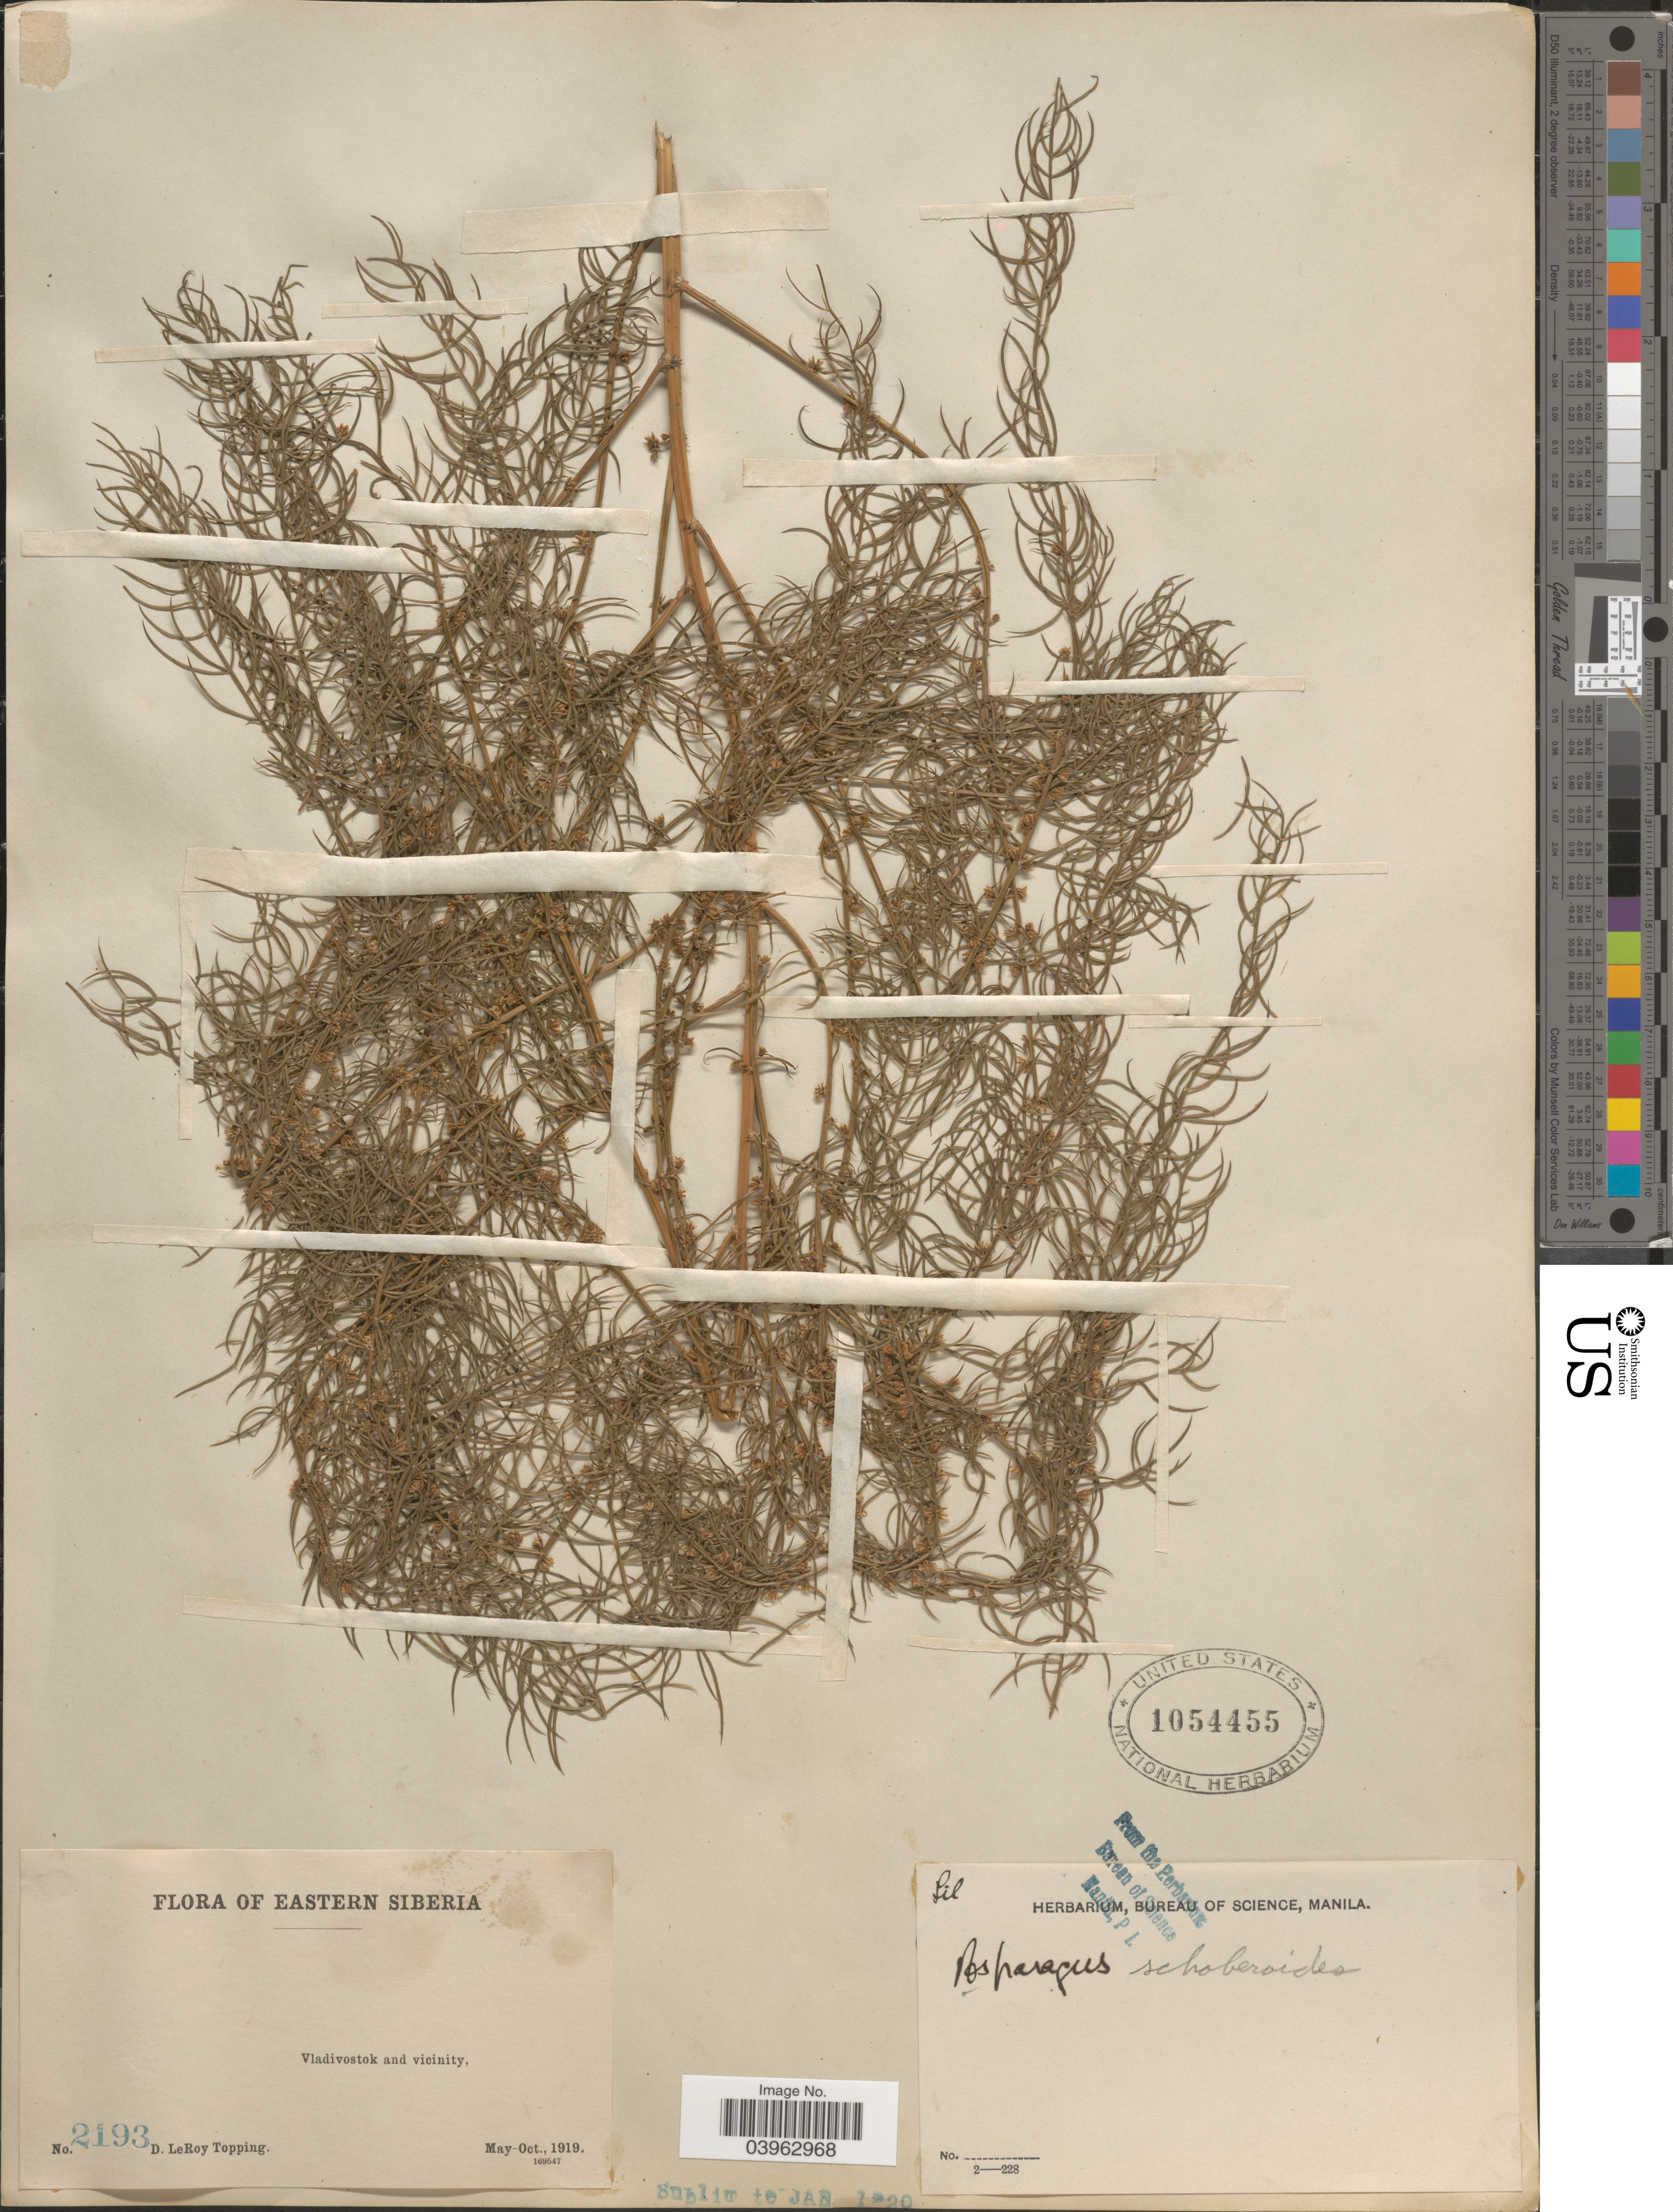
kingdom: Plantae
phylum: Tracheophyta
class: Liliopsida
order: Asparagales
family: Asparagaceae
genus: Asparagus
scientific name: Asparagus schoberioides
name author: Kunth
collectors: D. L. Topping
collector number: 2193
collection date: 1919-05/1919-10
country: Russian Federation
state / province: Primorsky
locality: Eastern Siberia. Vladivostok and vicinity.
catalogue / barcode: US 1054455